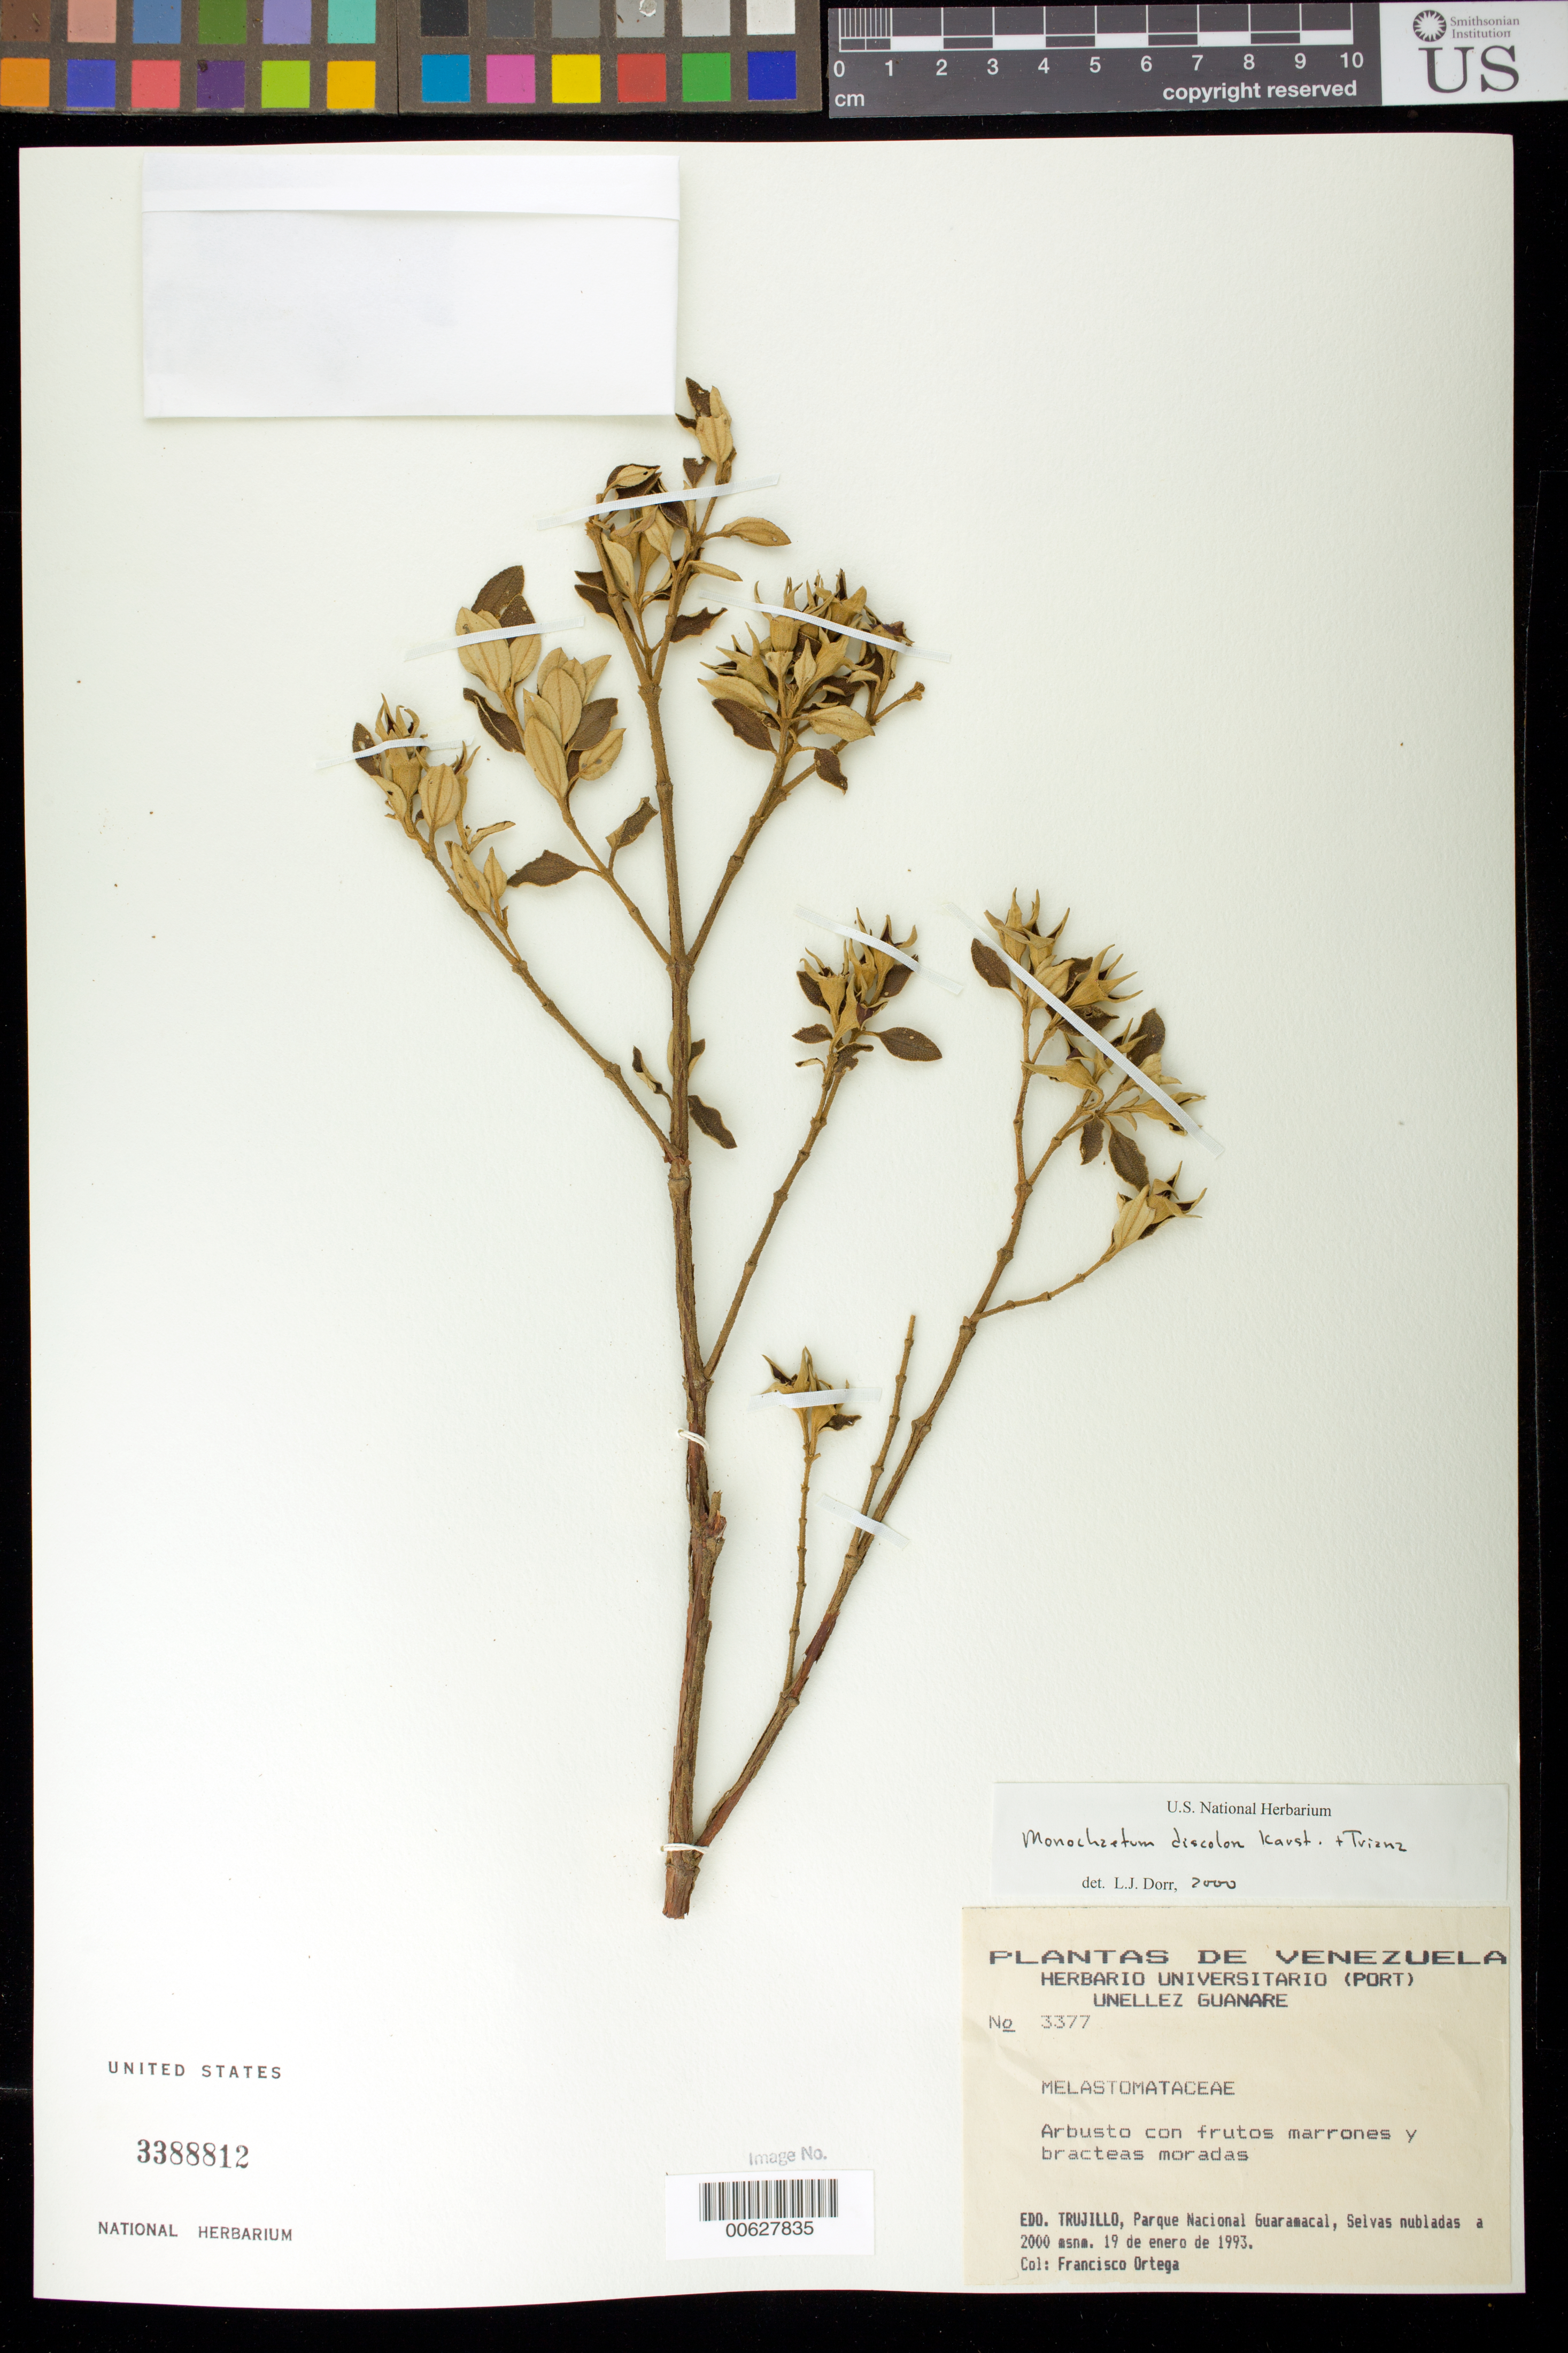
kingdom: Plantae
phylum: Tracheophyta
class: Magnoliopsida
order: Myrtales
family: Melastomataceae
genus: Monochaetum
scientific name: Monochaetum discolor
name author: (Triana) H. Karst.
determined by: Dorr, L. J., (BOT), Smithsonian Institution - National Museum of Natural History (UNITED STATES)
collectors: F. J. Ortega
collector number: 3377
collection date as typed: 19 Jan 1993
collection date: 1993-01-19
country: Venezuela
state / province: Trujillo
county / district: Boconó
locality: Parque Nacional Guaramacal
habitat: Selvas nubladas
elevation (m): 2000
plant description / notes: PORT, US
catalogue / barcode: US 3388812